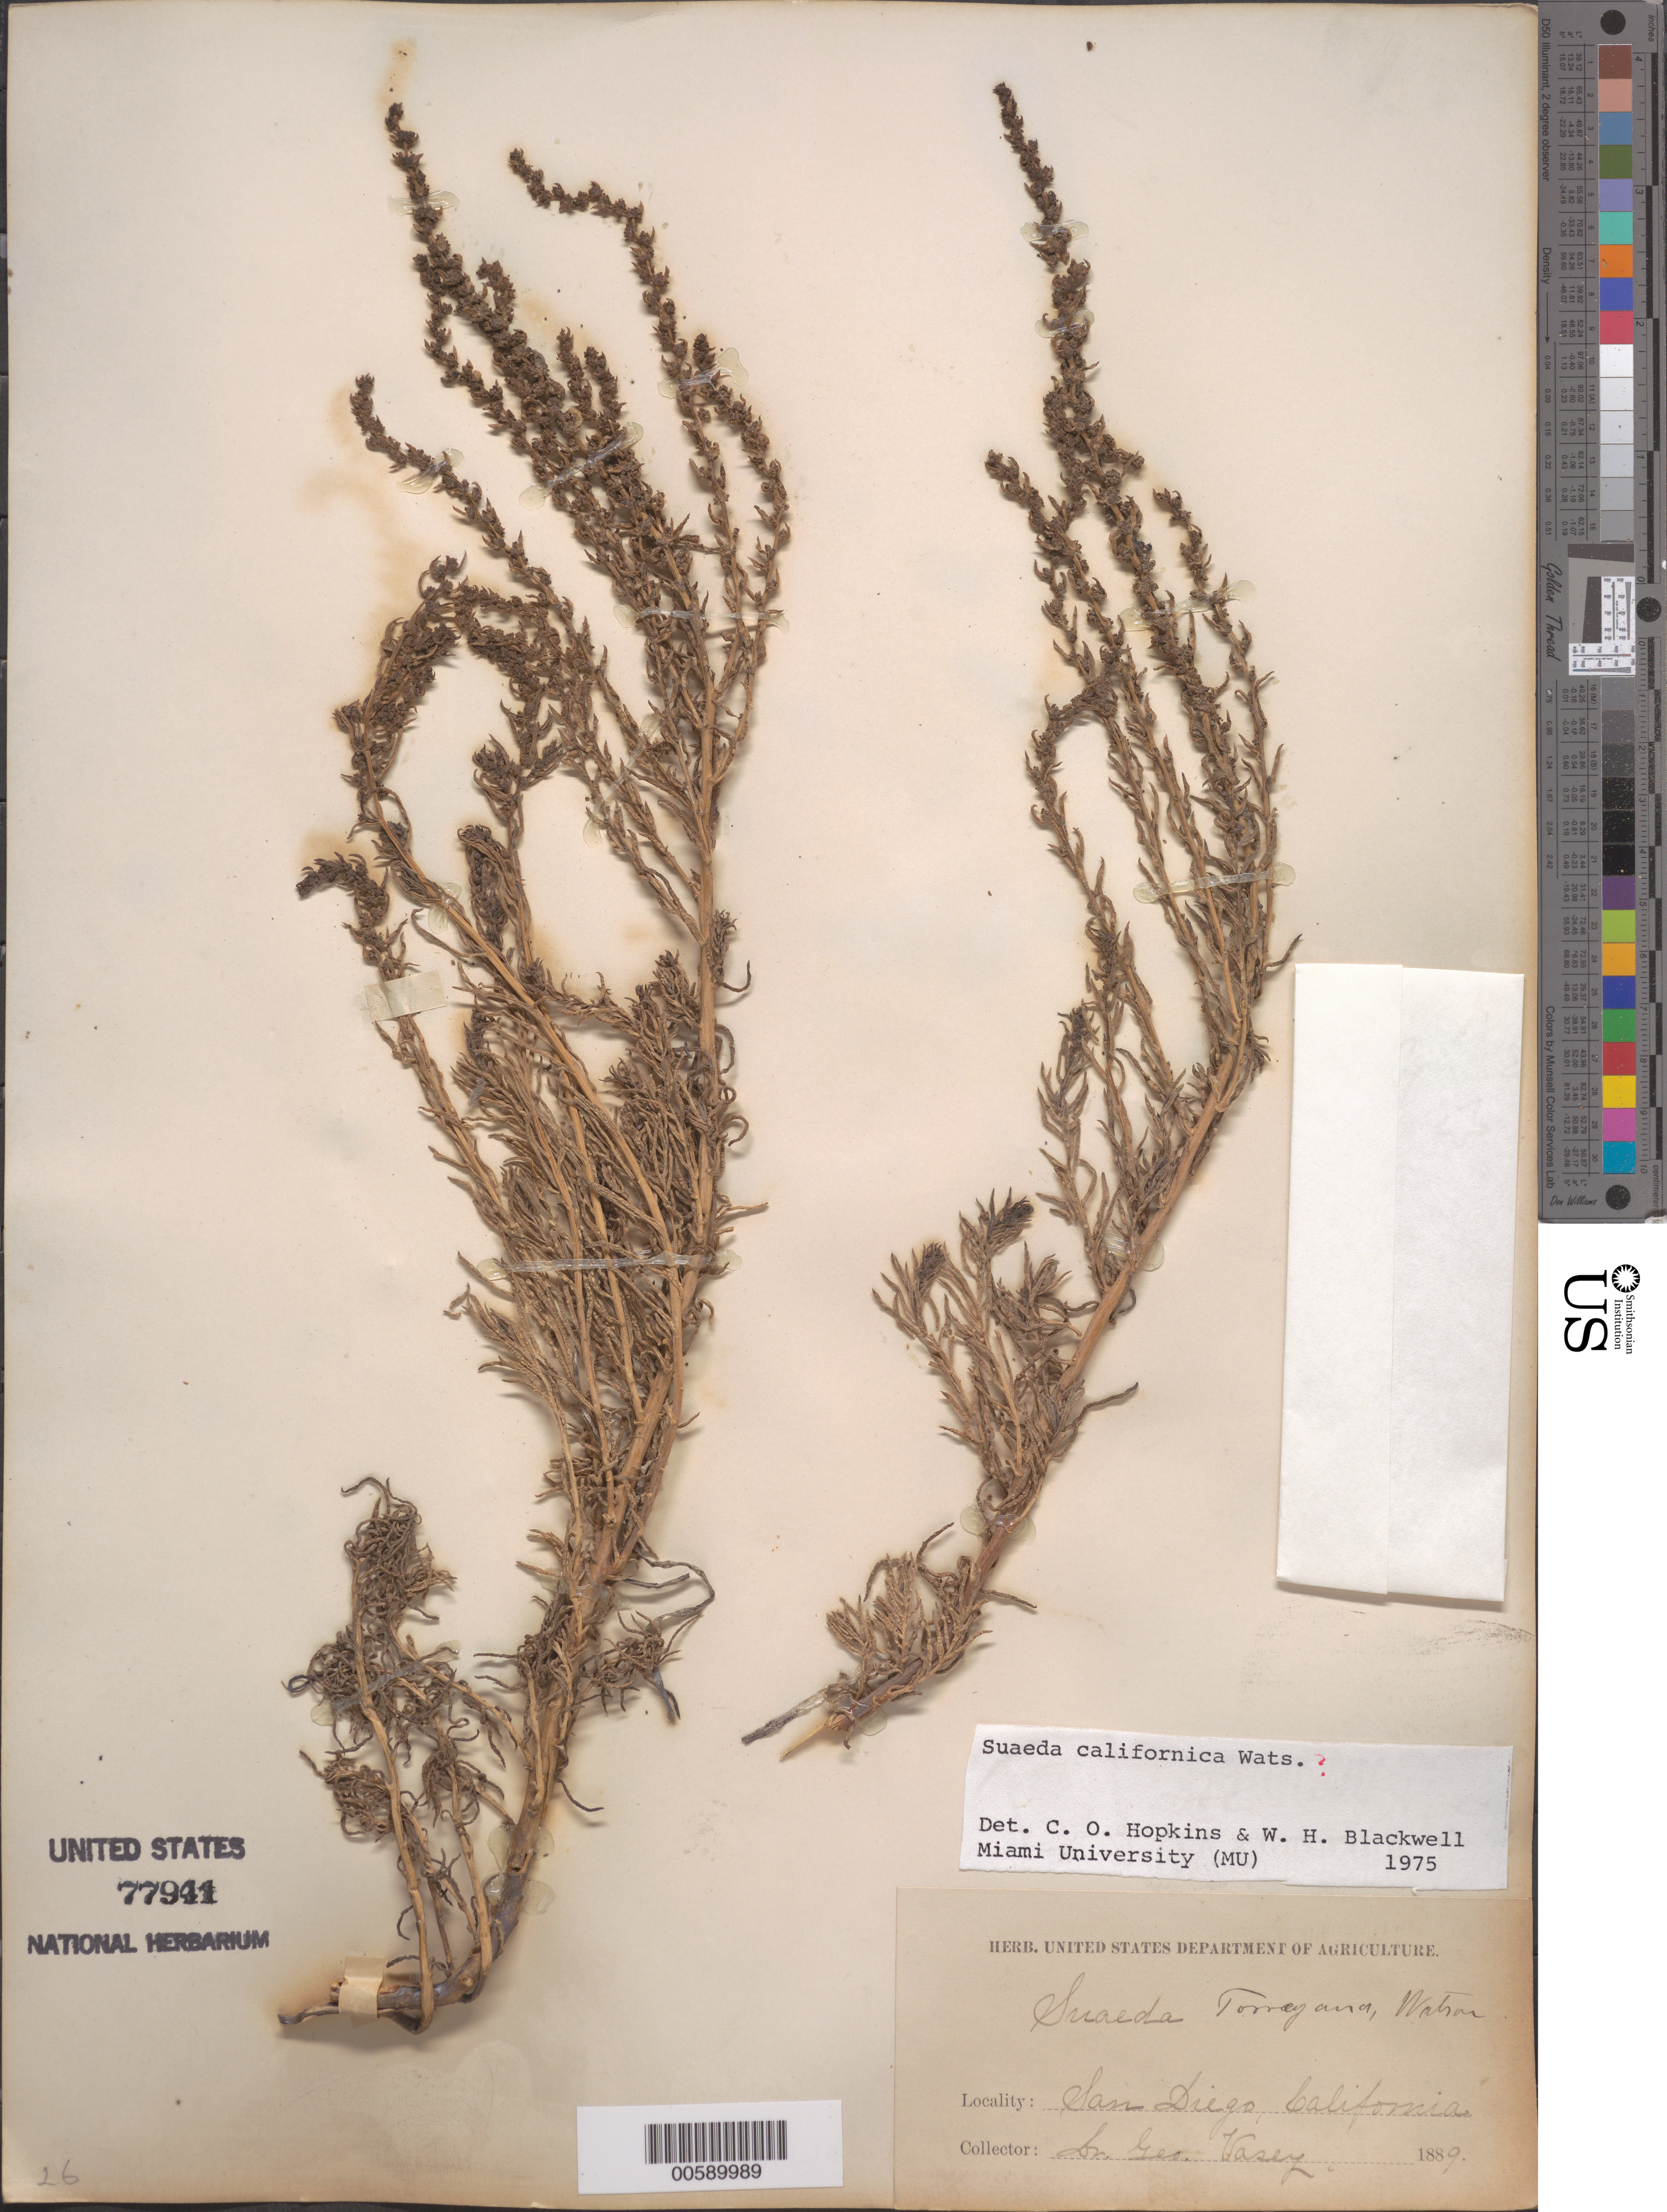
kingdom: Plantae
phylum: Tracheophyta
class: Magnoliopsida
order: Caryophyllales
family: Amaranthaceae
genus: Suaeda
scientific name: Suaeda californica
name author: S. Watson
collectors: G. Vasey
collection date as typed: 1889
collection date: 1889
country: United States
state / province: California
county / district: San Diego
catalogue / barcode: US 77941